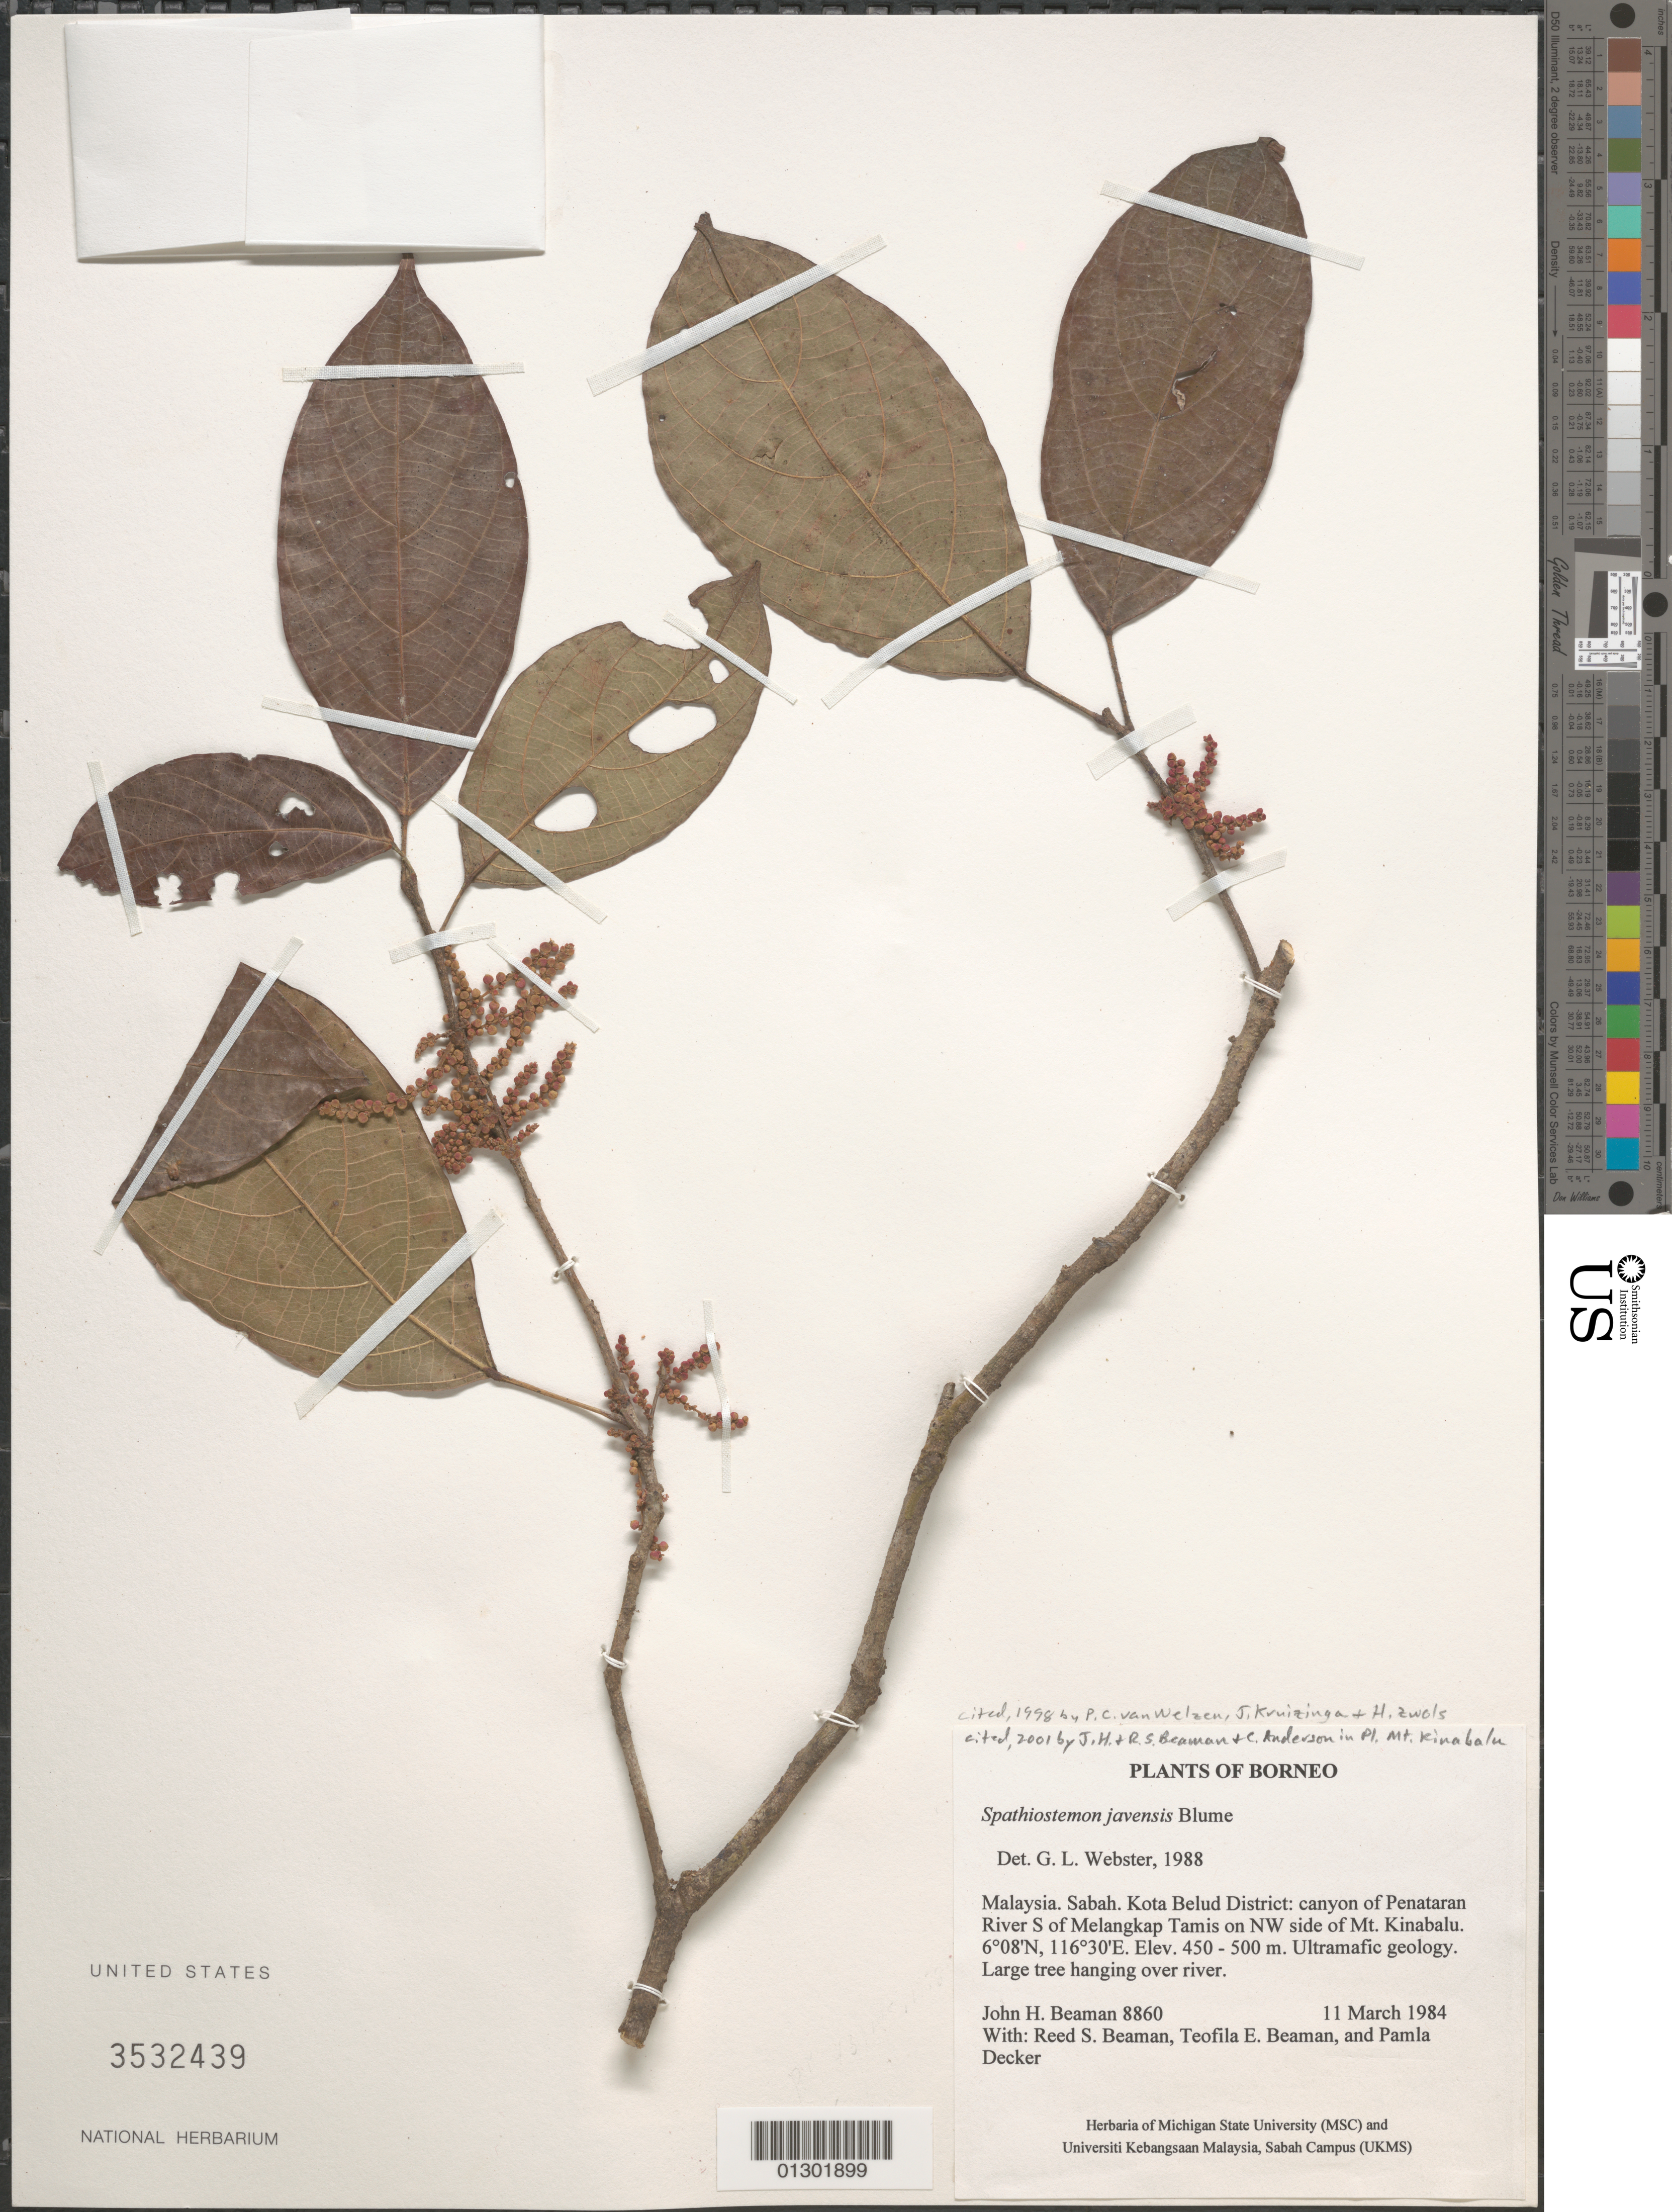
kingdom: Plantae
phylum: Tracheophyta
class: Magnoliopsida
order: Malpighiales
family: Euphorbiaceae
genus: Spathiostemon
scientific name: Spathiostemon javensis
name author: Blume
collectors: J. H. Beaman, R. S. Beaman, T. E. Beaman & P. Decker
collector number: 8860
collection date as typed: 11 Mar 1984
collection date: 1984-03-11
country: Malaysia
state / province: Sabah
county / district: Kota Belud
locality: Canyon of Penataran River S of Melangkap Tamis on NW side of Mt Kinabalu.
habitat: Tree.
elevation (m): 450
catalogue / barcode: US 3532439